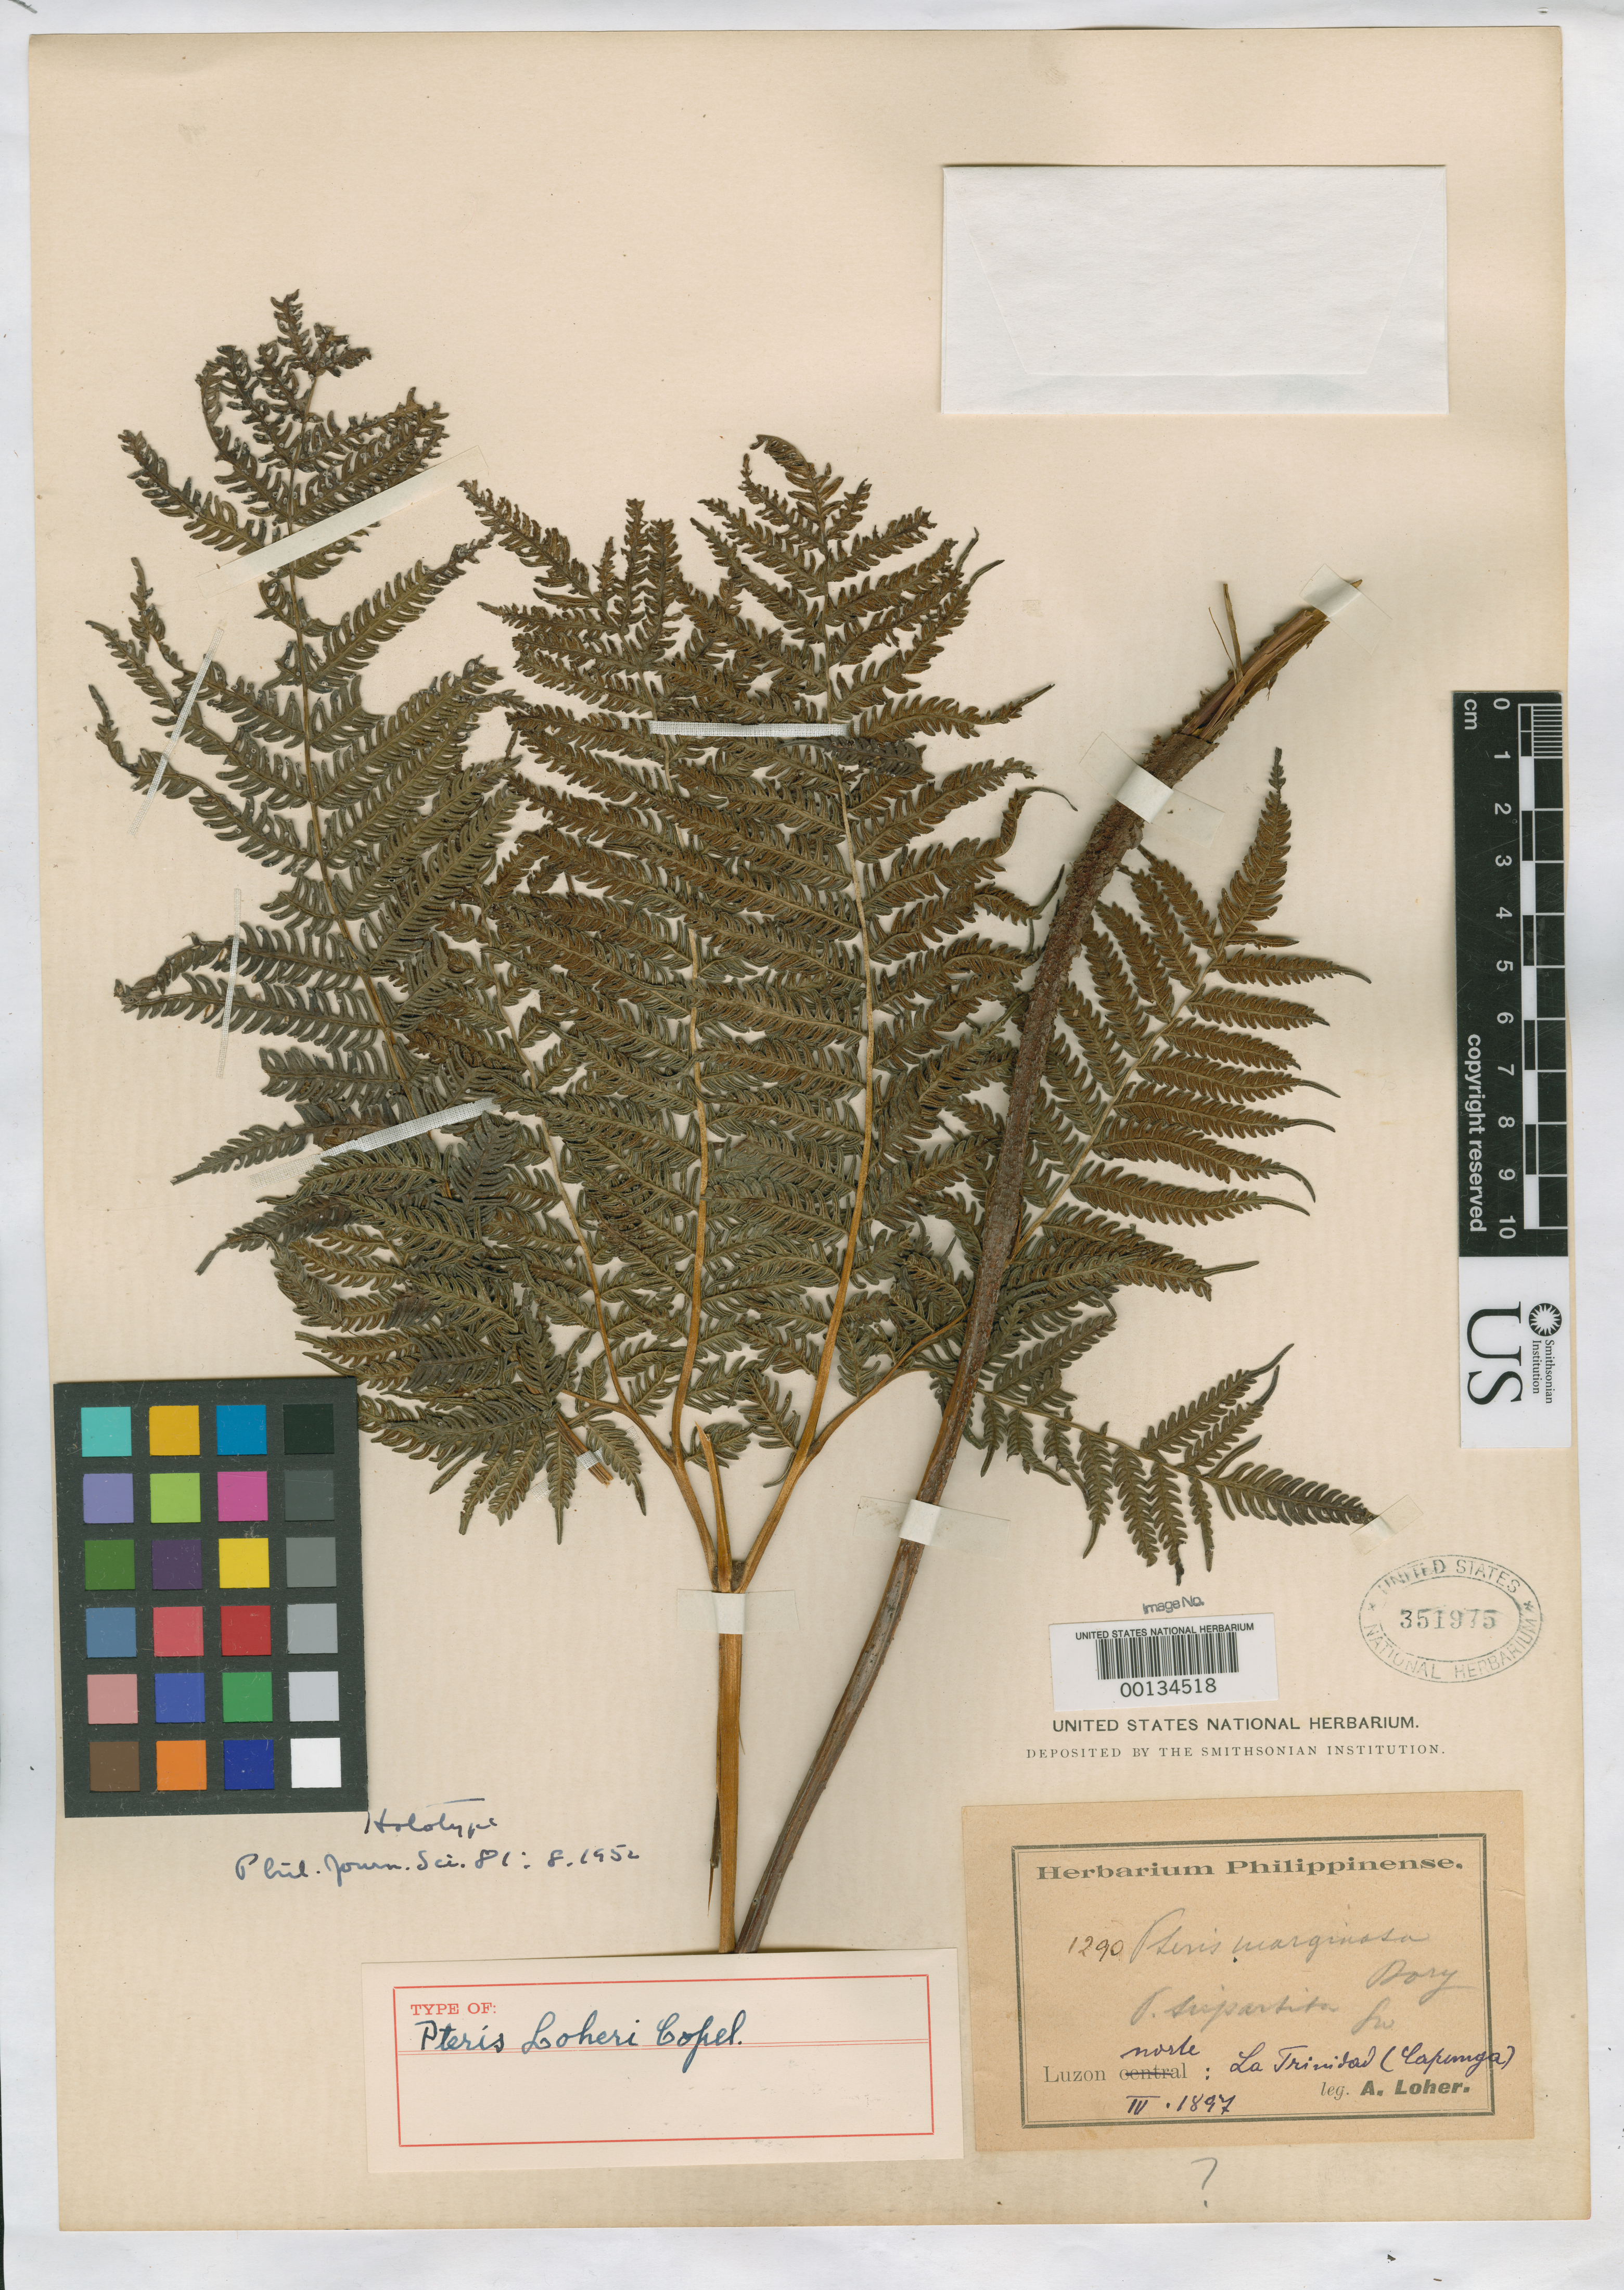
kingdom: Plantae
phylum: Tracheophyta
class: Polypodiopsida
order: Polypodiales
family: Pteridaceae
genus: Pteris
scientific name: Pteris loheri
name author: Copel.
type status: Holotype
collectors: A. Loher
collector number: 1290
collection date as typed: Apr 1897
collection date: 1897-04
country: Philippines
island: Luzon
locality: La Trinidad, Luzon Norte.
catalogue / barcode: US 351975